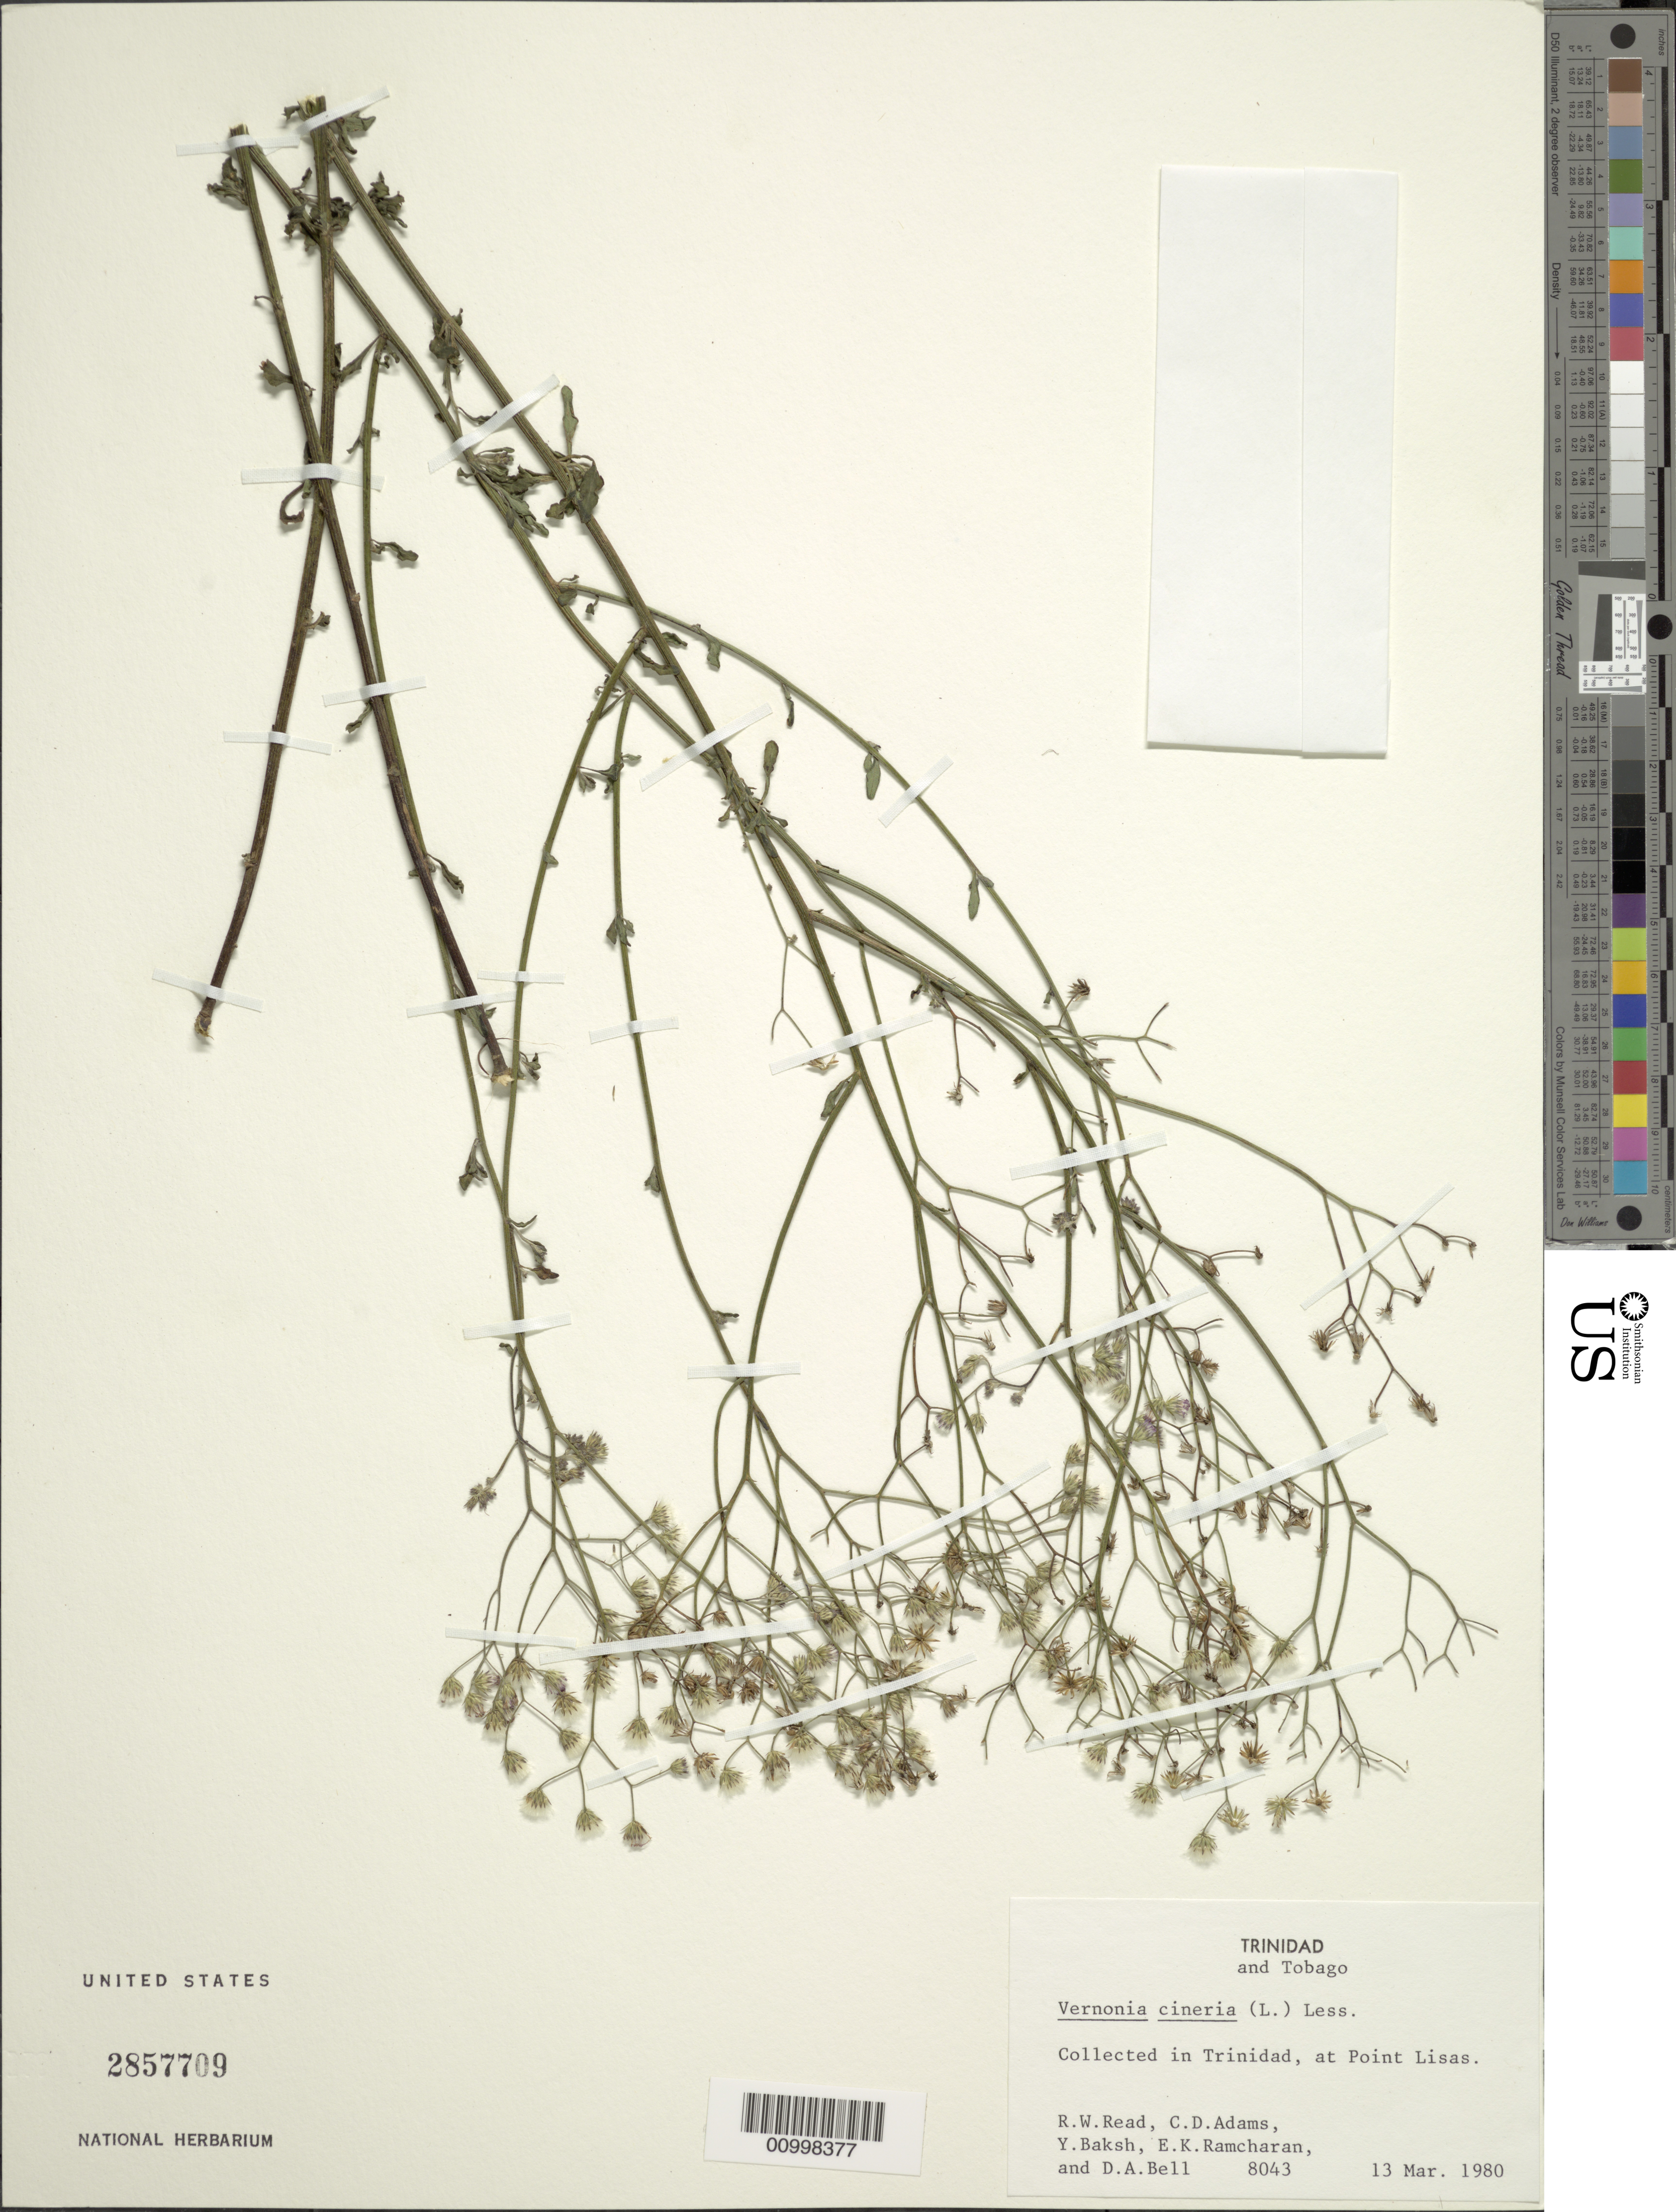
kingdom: Plantae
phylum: Tracheophyta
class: Magnoliopsida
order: Asterales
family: Asteraceae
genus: Cyanthillium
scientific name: Cyanthillium cinereum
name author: (L.) H. Rob.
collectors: R. W. Read, C. D. Adams, Y. Baksh-Comeau, E. Ramcharan & D. A. Bell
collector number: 8043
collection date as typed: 13 Mar 1980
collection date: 1980-03-13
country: Trinidad and Tobago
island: Trinidad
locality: Point Lisas.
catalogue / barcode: US 2857709